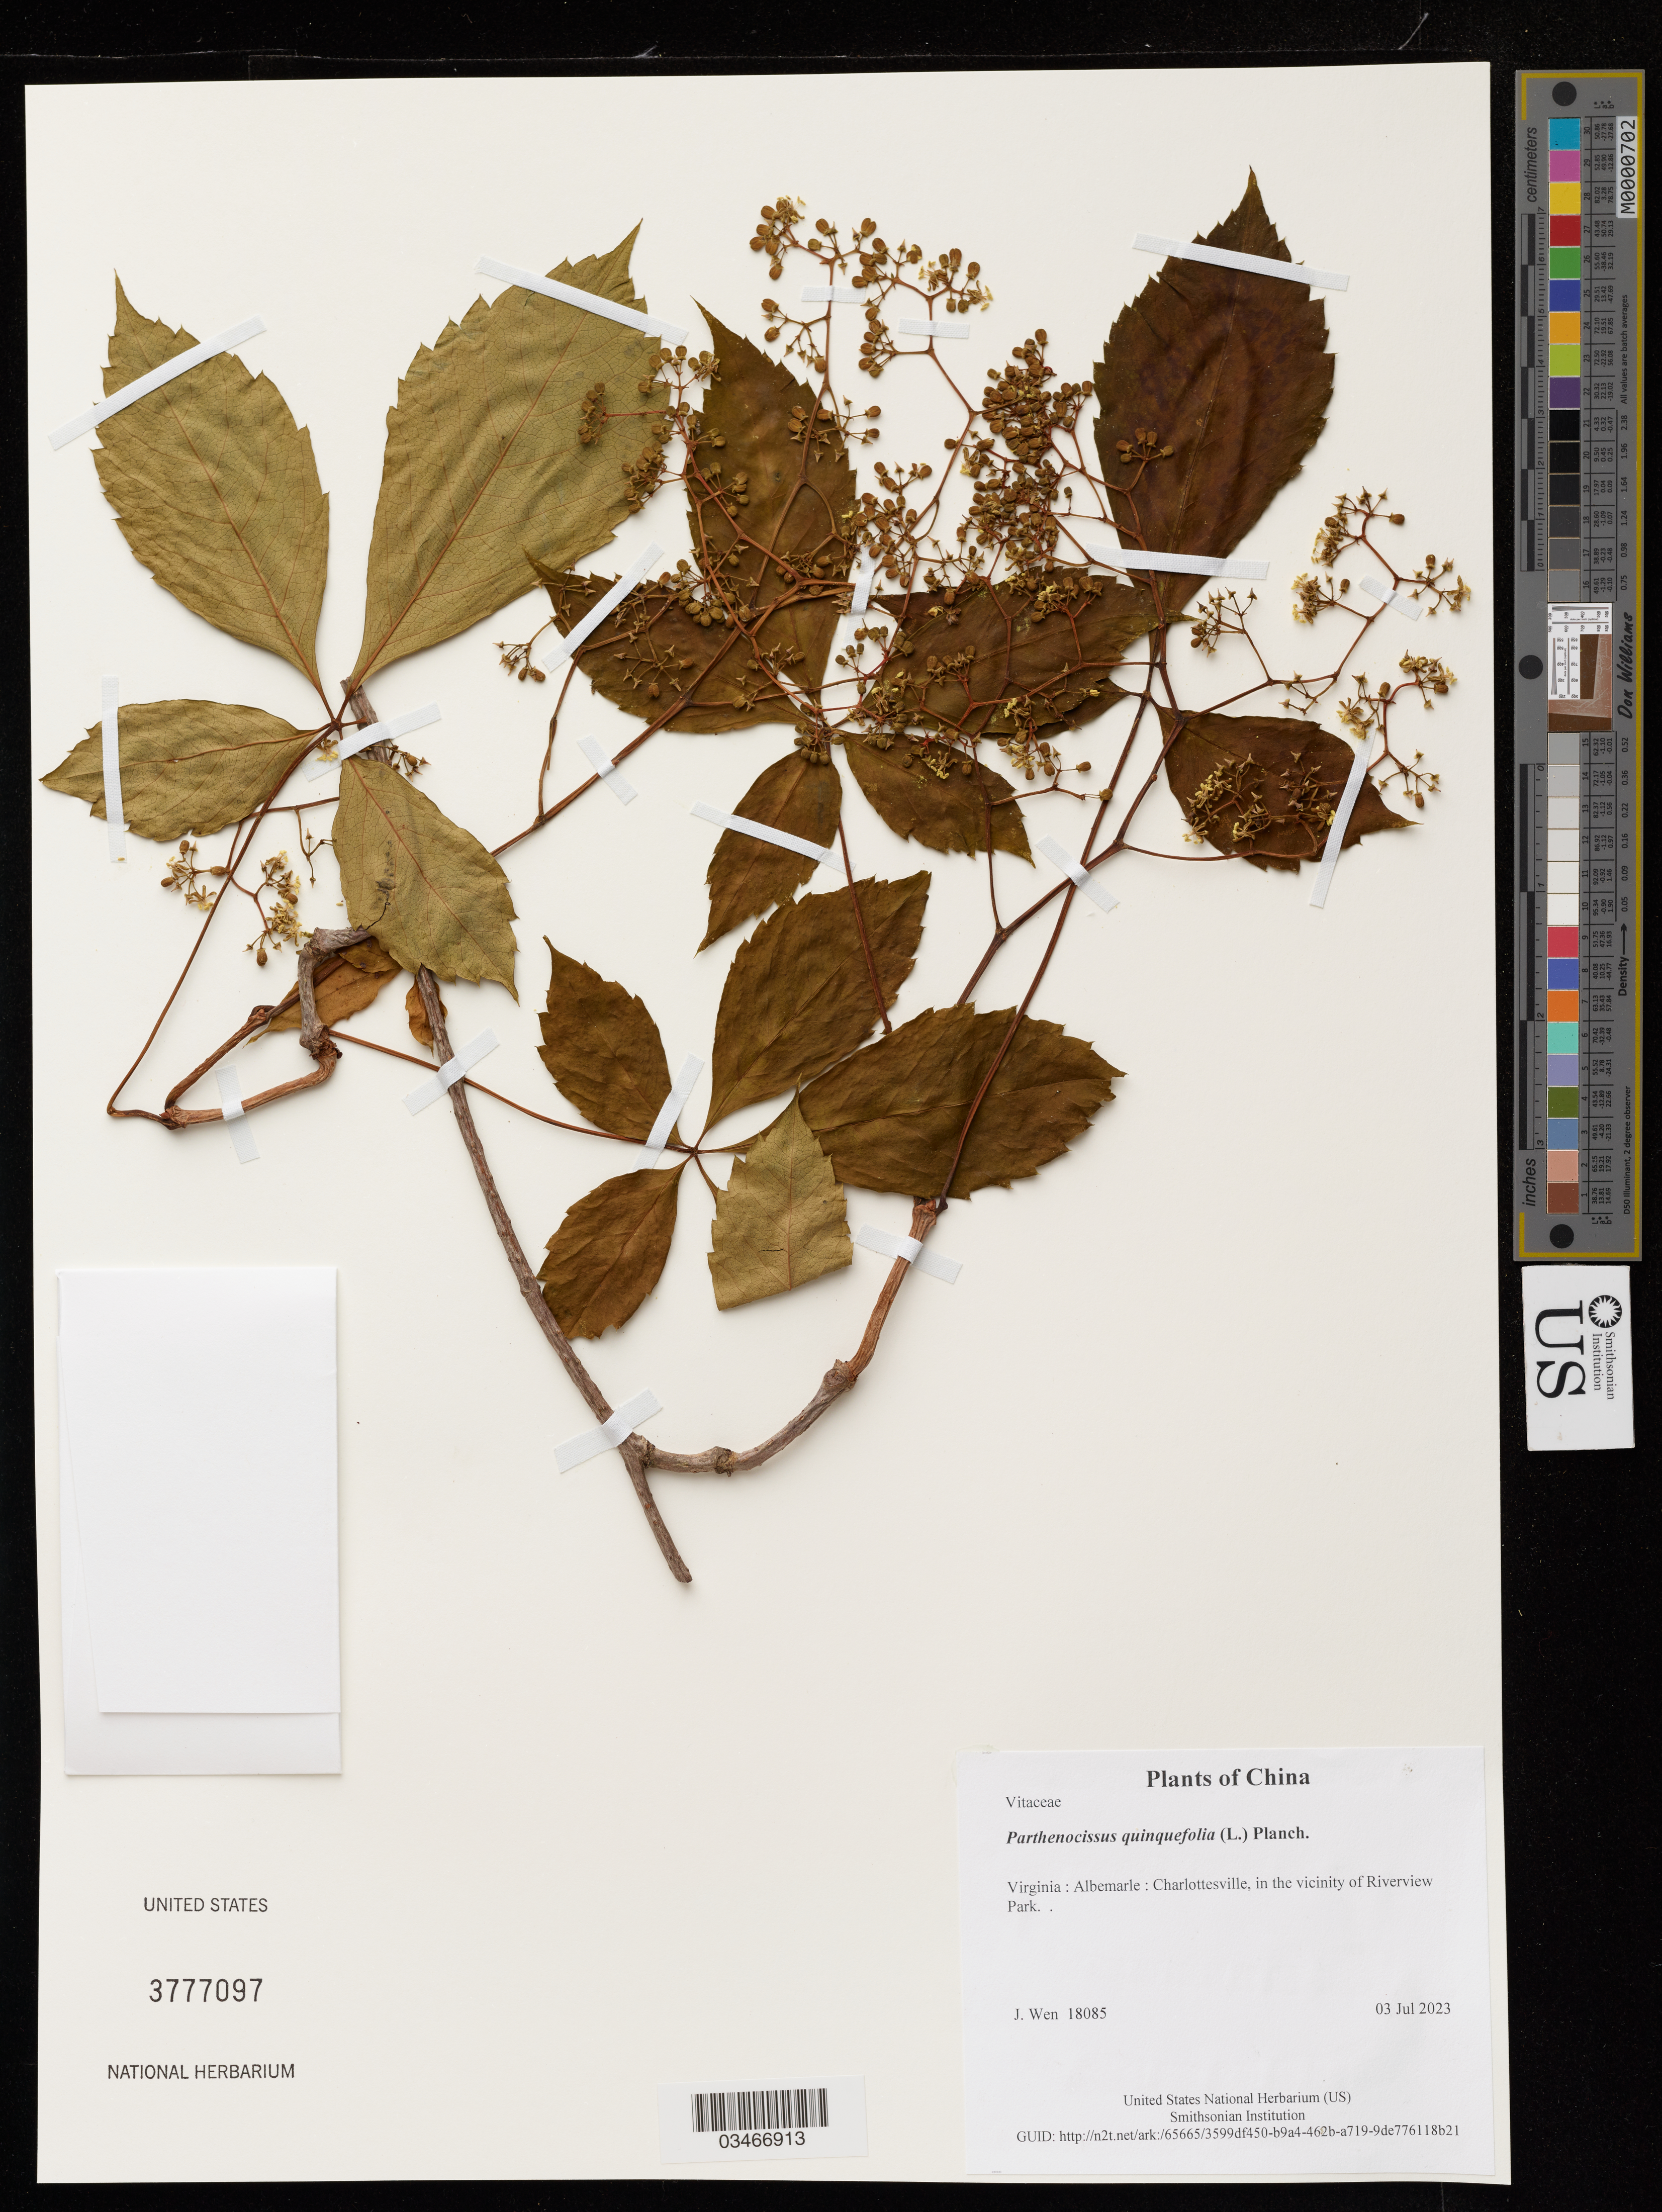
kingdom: Plantae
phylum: Tracheophyta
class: Magnoliopsida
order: Vitales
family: Vitaceae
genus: Parthenocissus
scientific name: Parthenocissus quinquefolia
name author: (L.) Planch.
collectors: J. Wen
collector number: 18085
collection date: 2023-07-03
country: United States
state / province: Virginia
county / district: Albemarle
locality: Charlottesville, in the vicinity of Riverview Park.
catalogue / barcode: US 3777097